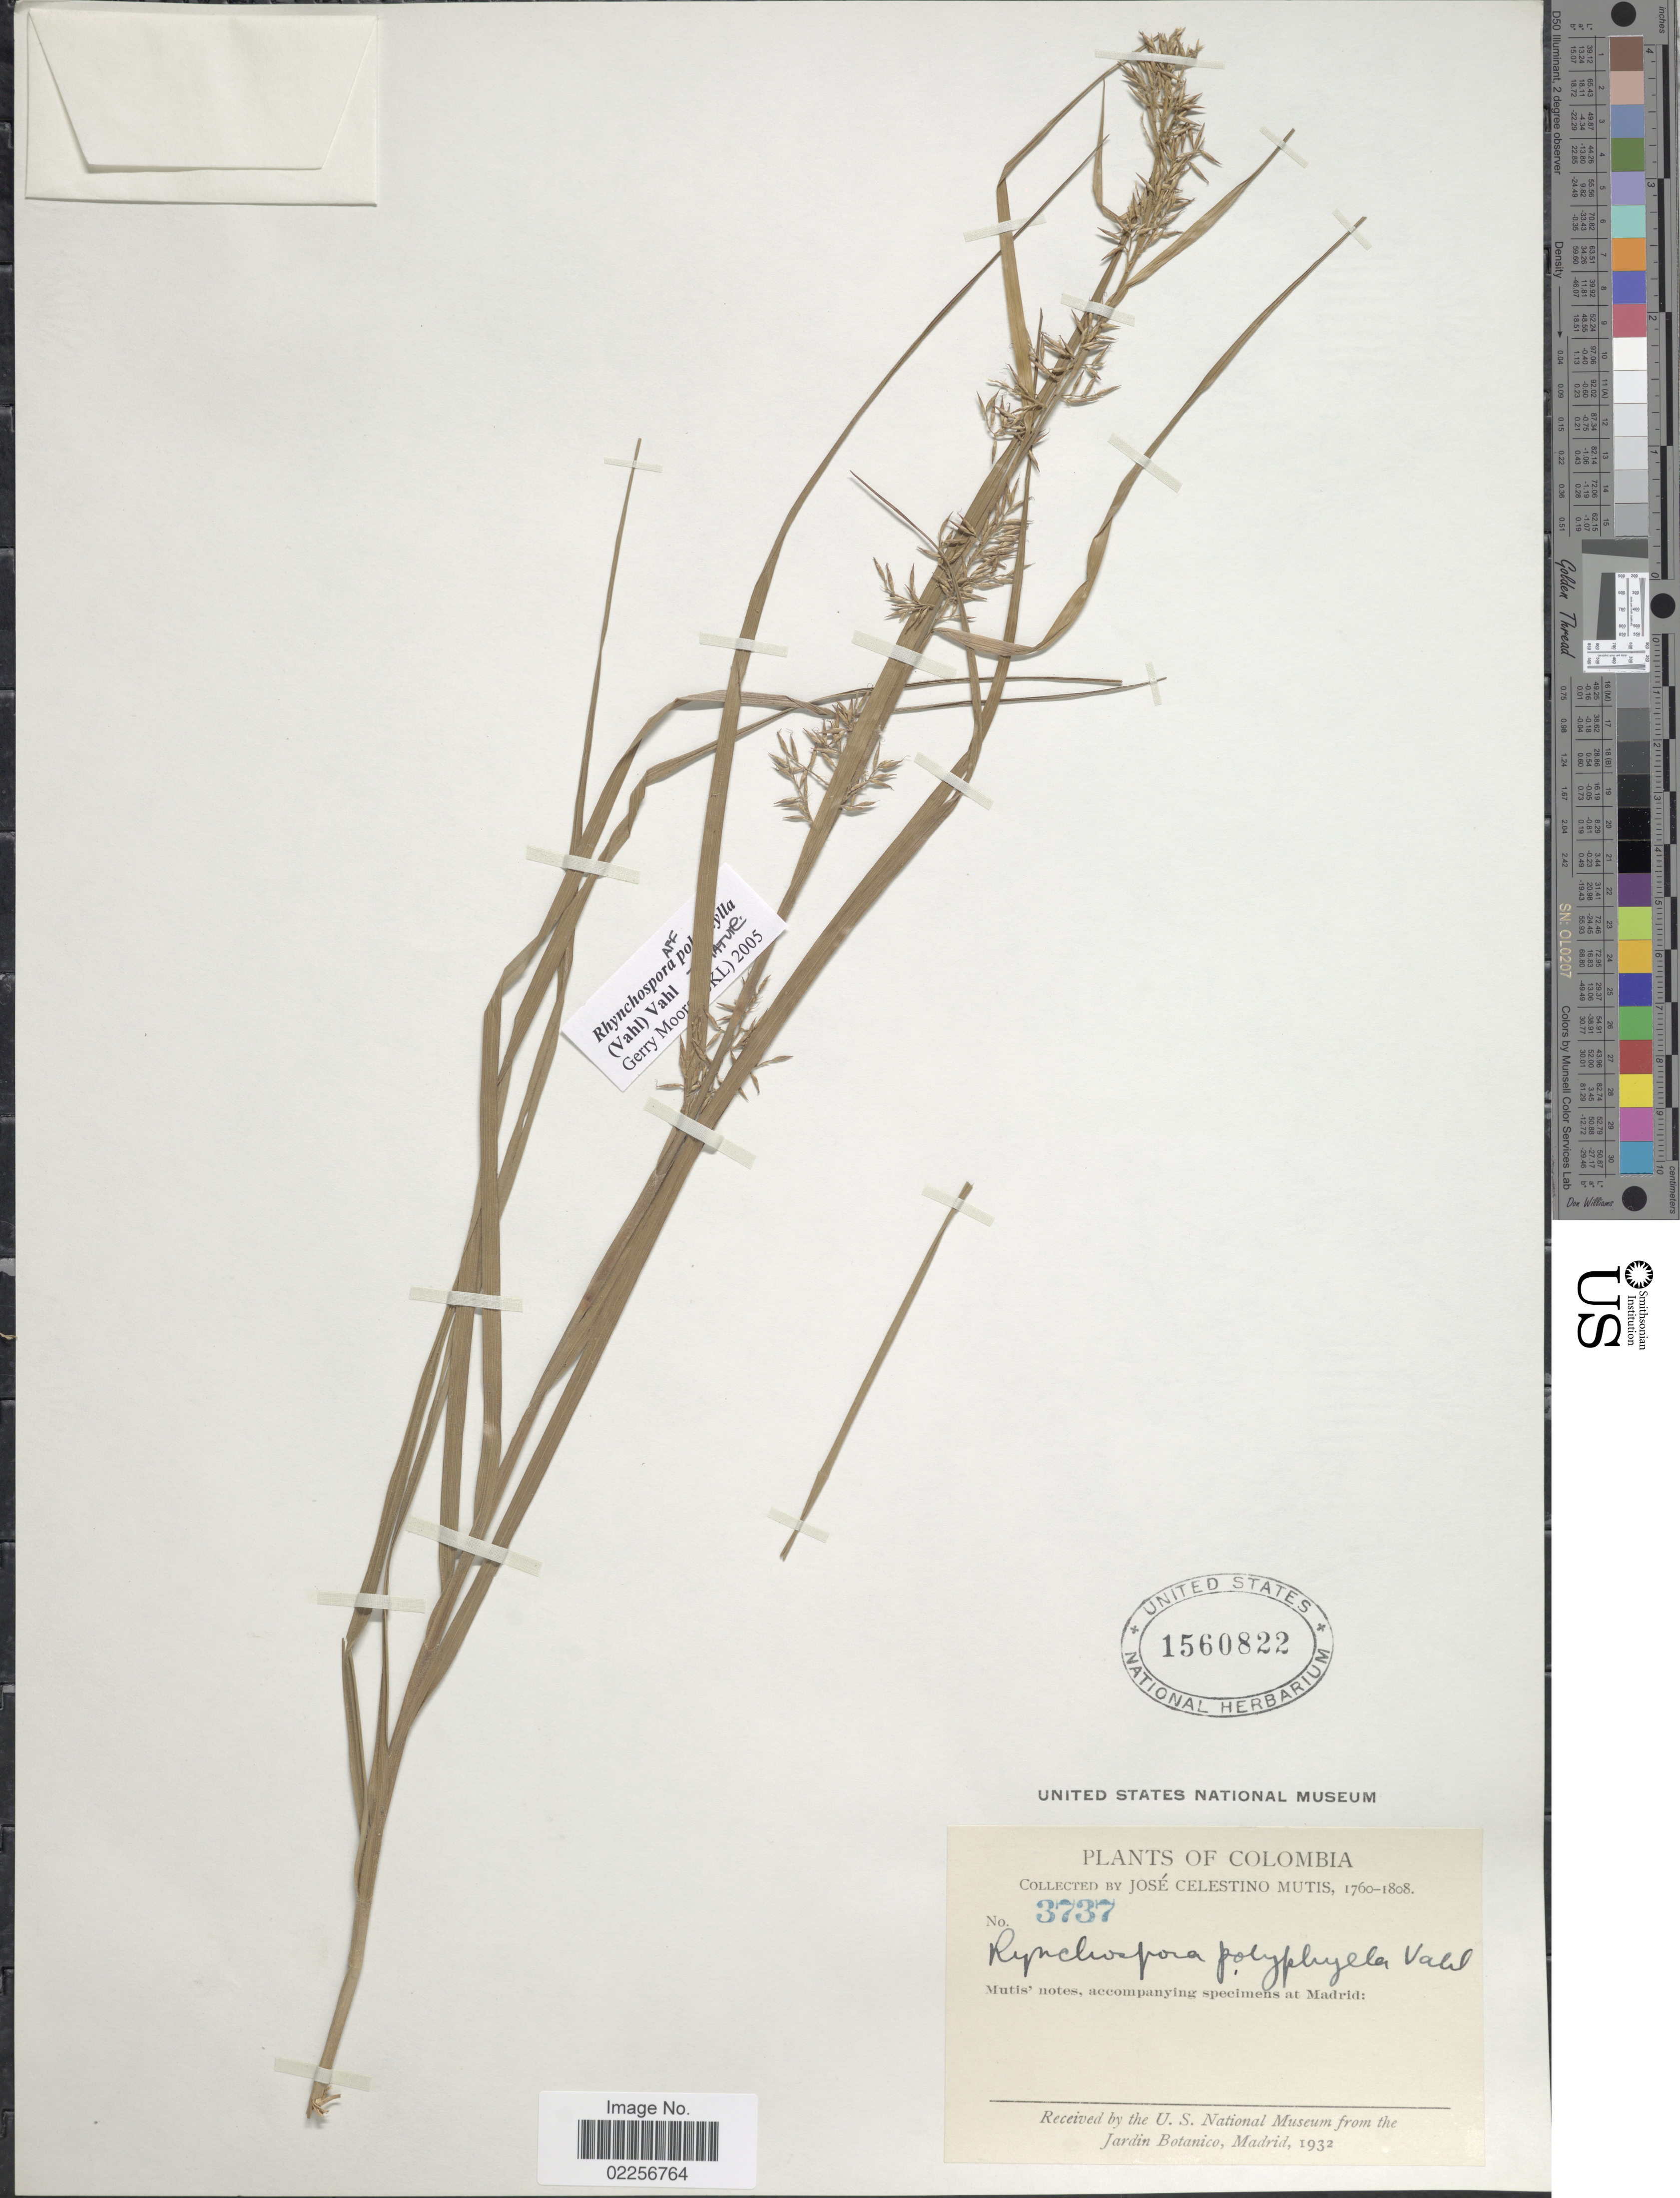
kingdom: Plantae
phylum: Tracheophyta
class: Liliopsida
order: Poales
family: Cyperaceae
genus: Rhynchospora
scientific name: Rhynchospora polyphylla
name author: (Vahl) Vahl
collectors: J. C. B. Mutis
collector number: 3737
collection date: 1760/1808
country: Colombia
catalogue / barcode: US 1560822